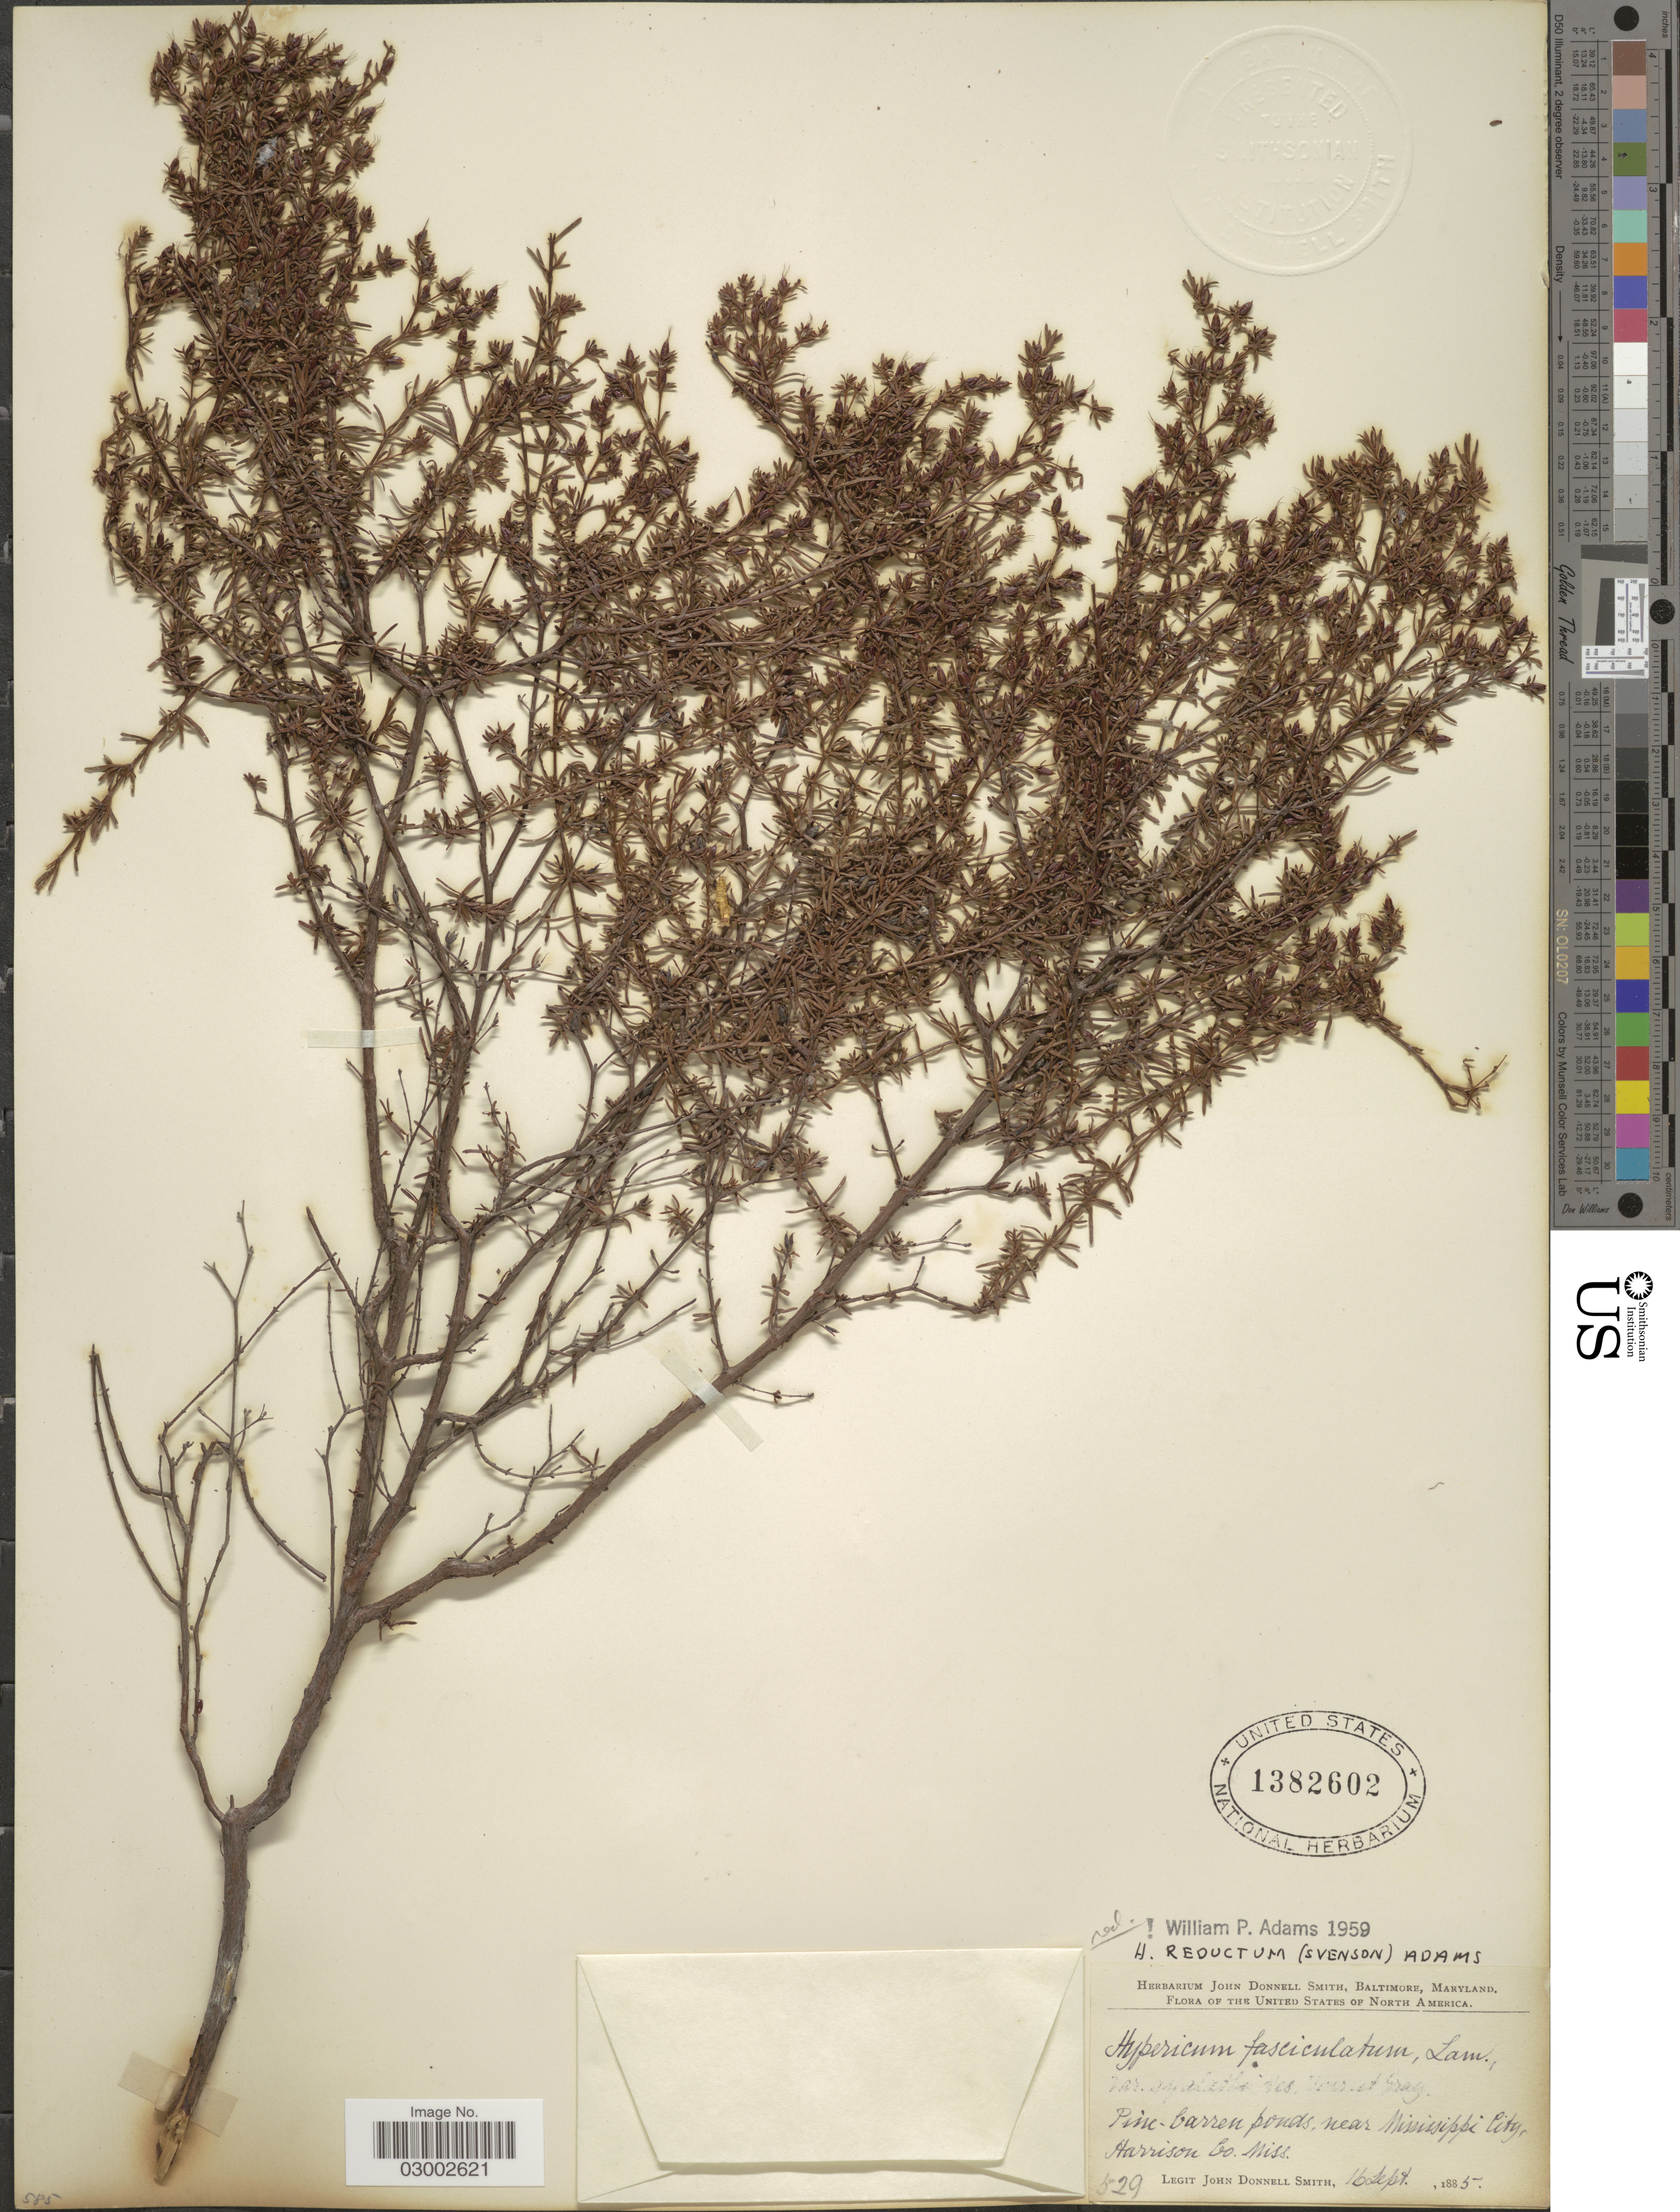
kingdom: Plantae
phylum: Tracheophyta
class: Magnoliopsida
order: Malpighiales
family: Hypericaceae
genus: Hypericum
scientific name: Hypericum brachyphyllum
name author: (Spach) Steud.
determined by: Strong, Mark T., (BOT), Smithsonian Institution - National Museum of Natural History (UNITED STATES)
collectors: J. Donnell Smith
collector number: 529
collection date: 1885-09-16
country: United States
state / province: Mississippi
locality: Pine-barren ponds, near Mississippi City, Harrison Co.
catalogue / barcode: US 1382602